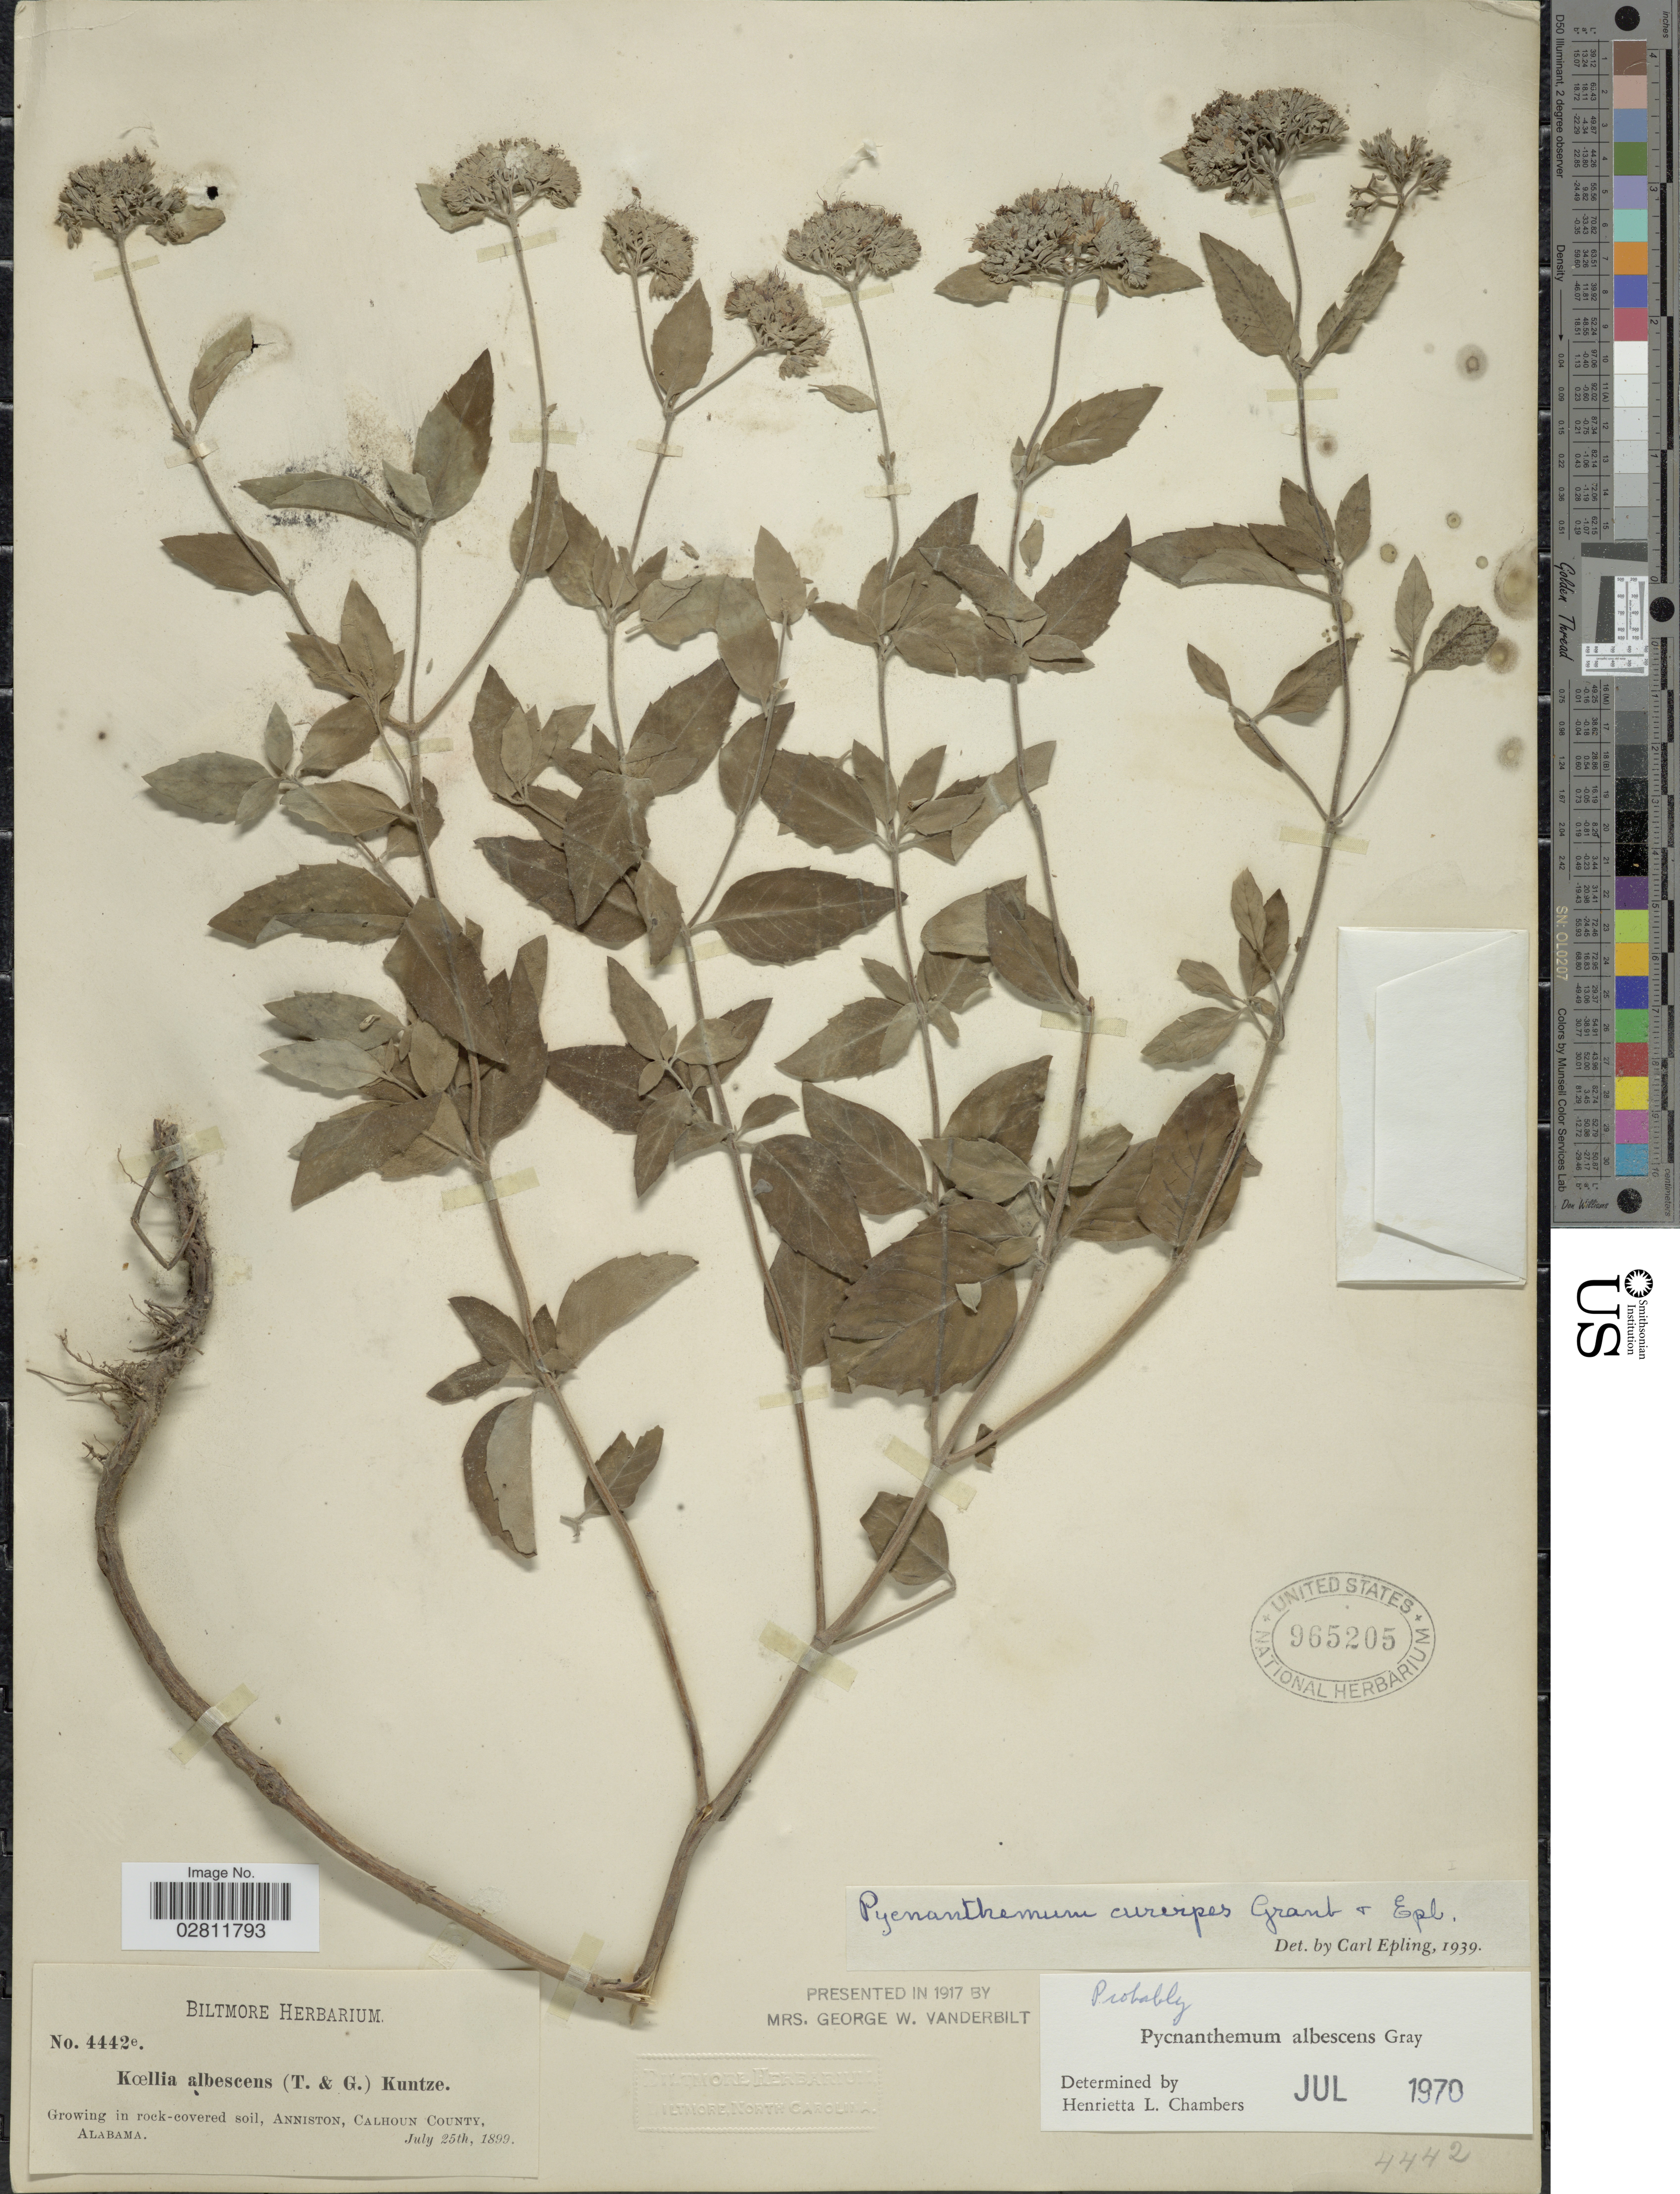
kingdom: Plantae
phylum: Tracheophyta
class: Magnoliopsida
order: Lamiales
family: Lamiaceae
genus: Pycnanthemum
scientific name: Pycnanthemum albescens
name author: Torr. & A. Gray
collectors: ex herb. Biltmore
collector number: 4442e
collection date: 1899-07-25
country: United States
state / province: Alabama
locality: Anniston, Calhoun County.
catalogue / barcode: US 965205